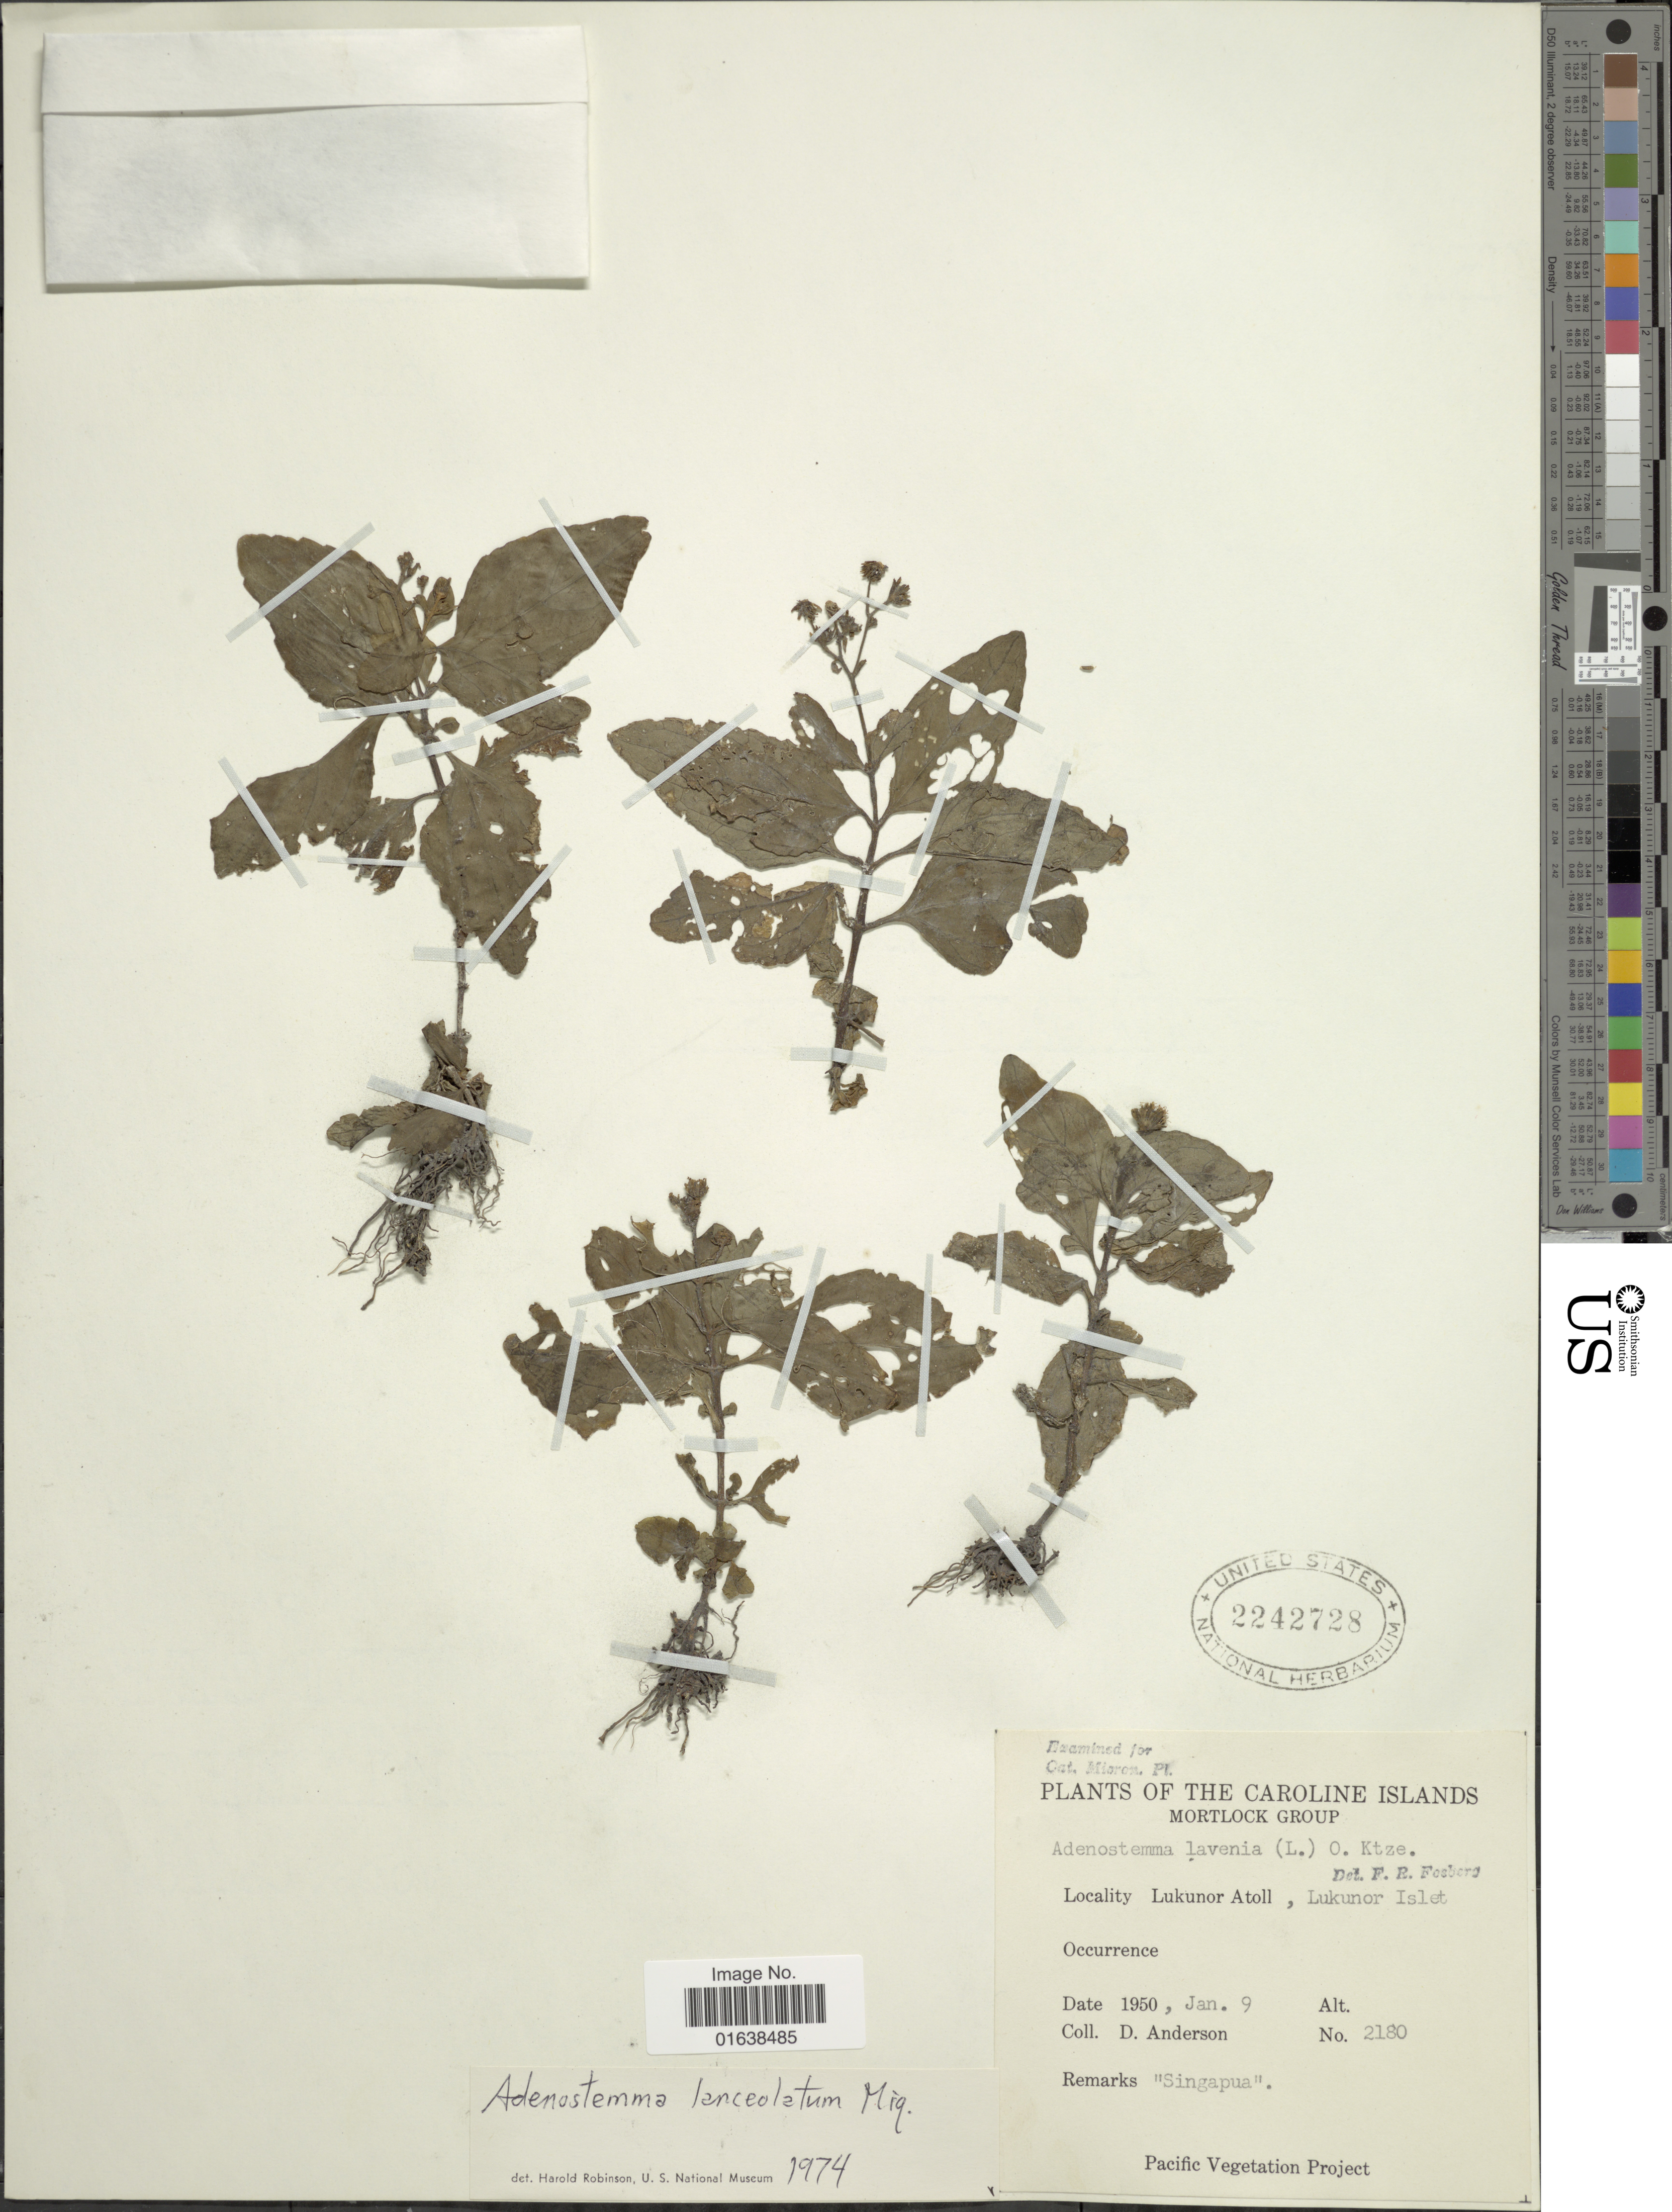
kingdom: Plantae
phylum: Tracheophyta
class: Magnoliopsida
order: Asterales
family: Asteraceae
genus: Adenostemma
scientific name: Adenostemma lanceolatum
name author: Miq.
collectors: D. Anderson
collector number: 2180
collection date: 1950-01-09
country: Micronesia, Federated States of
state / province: Truk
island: Lukunor Atoll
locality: Mortlock Group. Lukunor Atoll, Lukunor Islet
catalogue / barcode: US 2242728